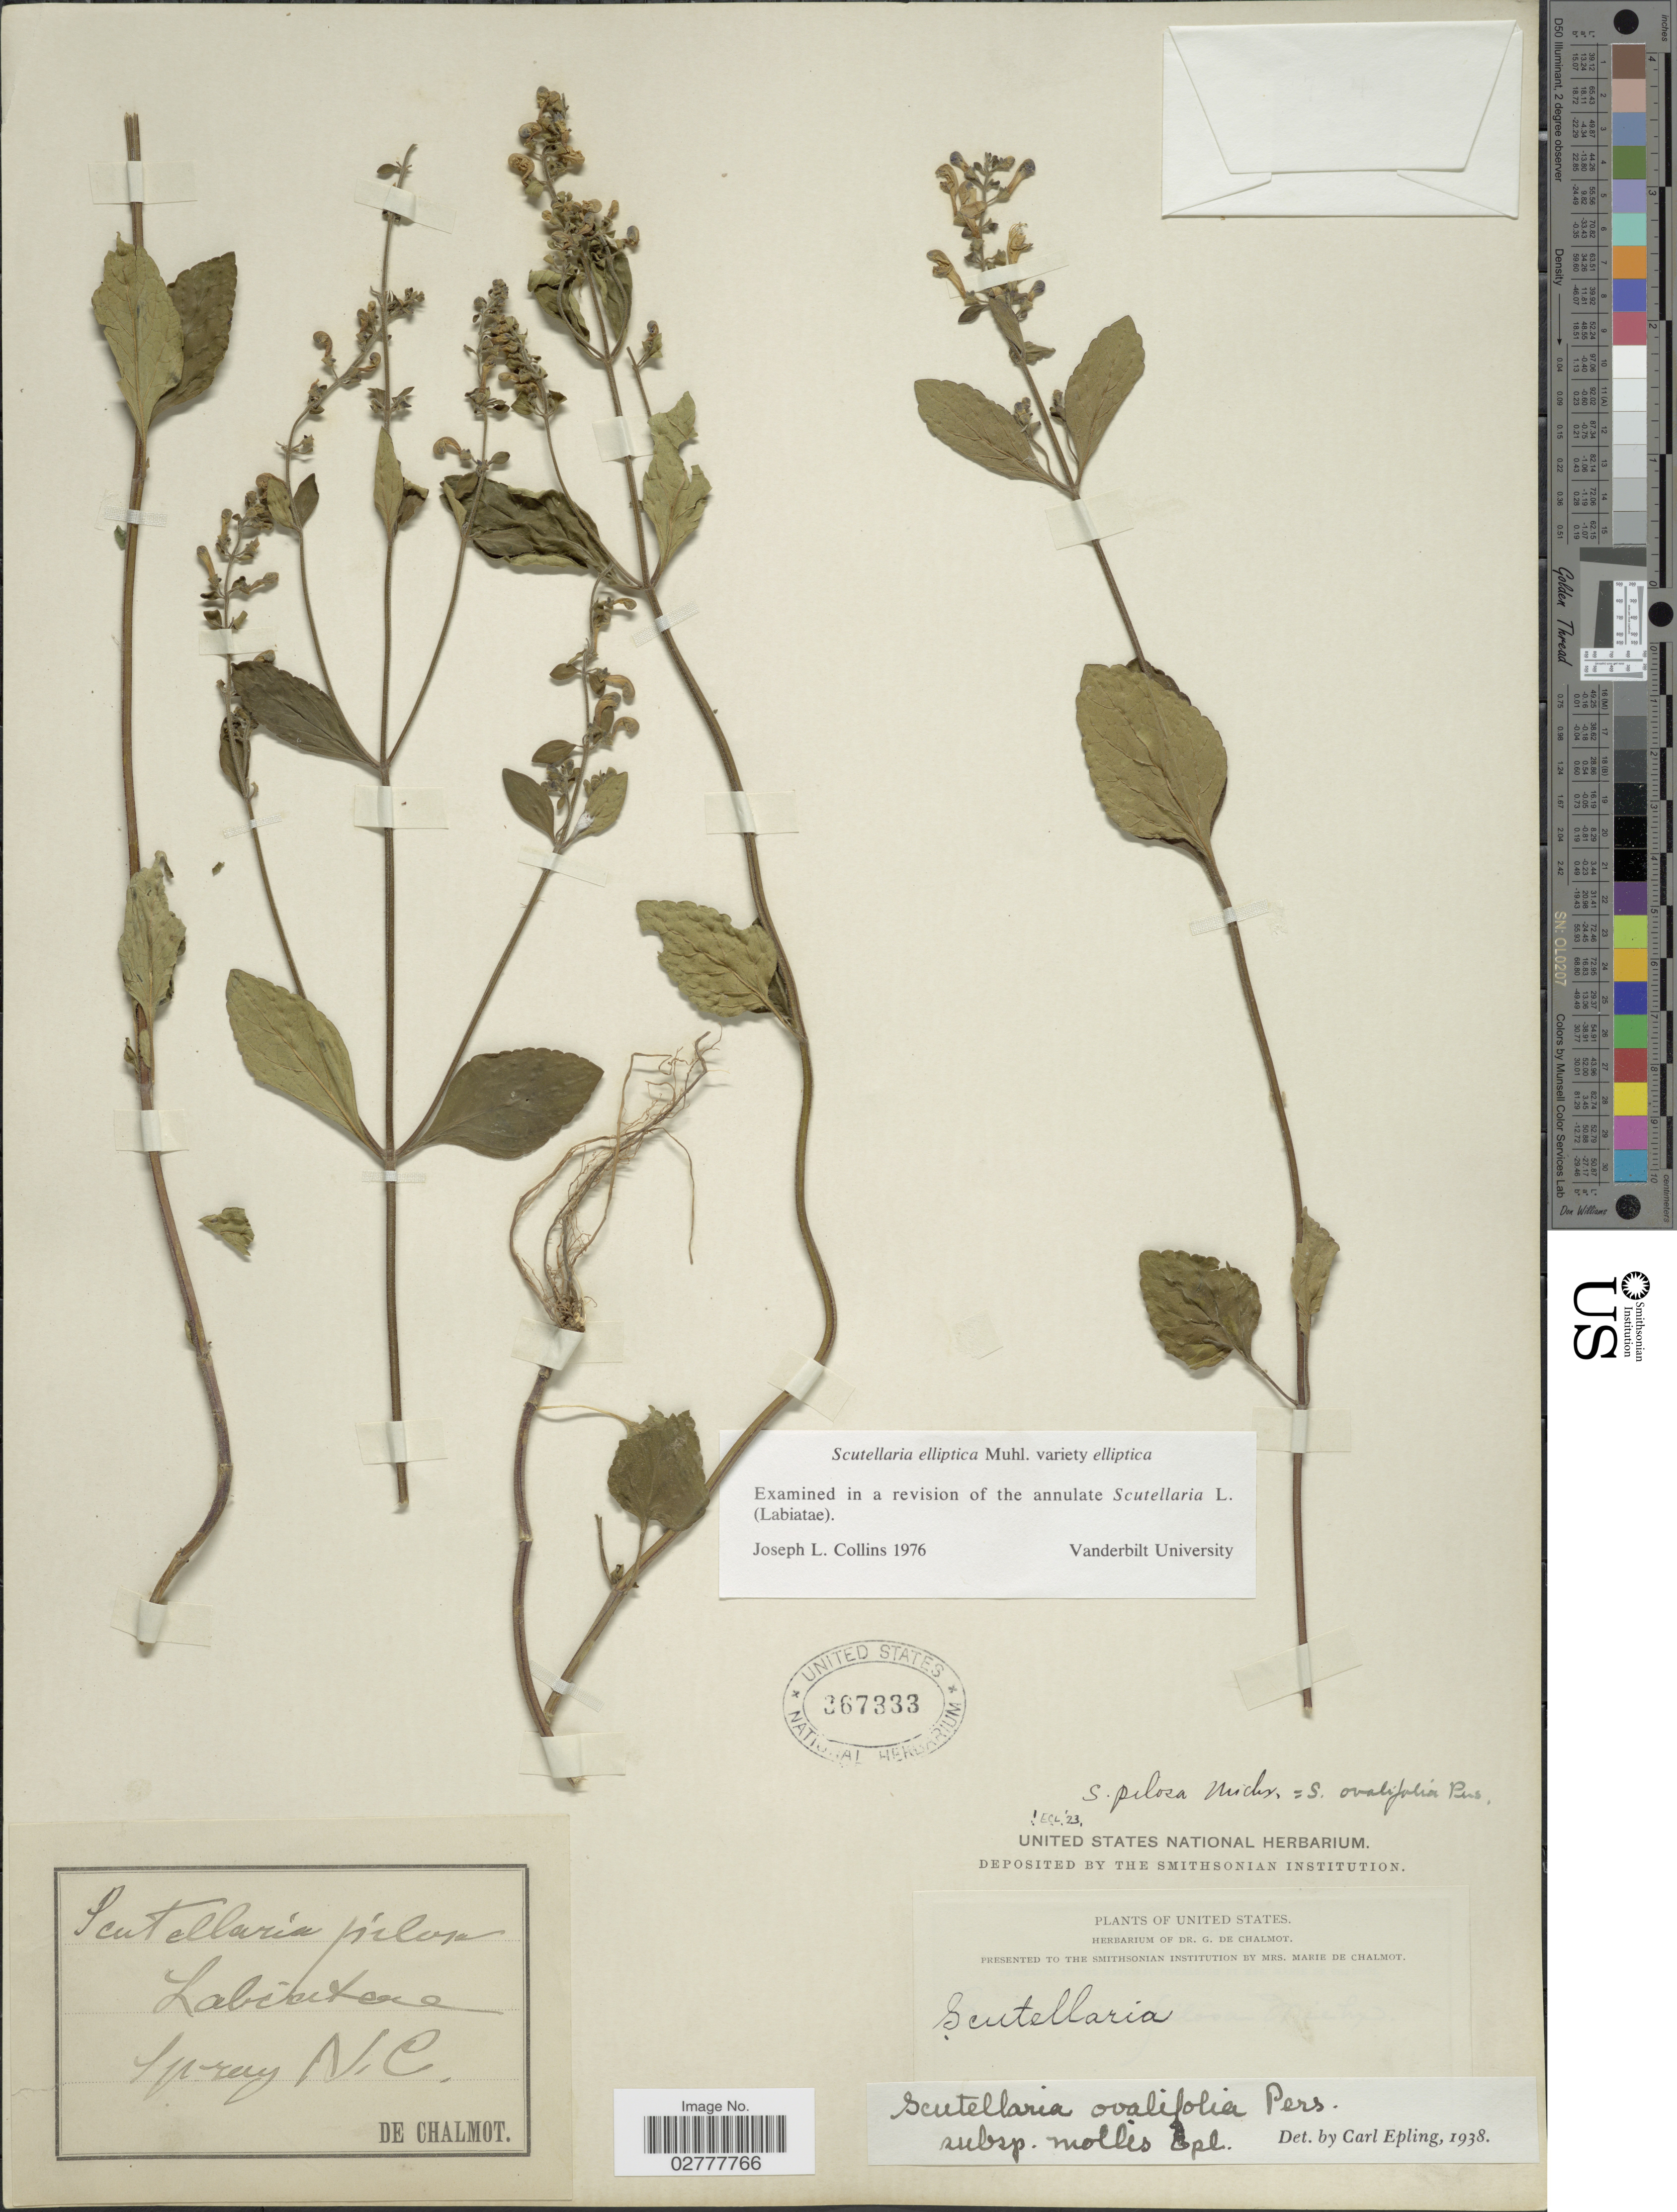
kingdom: Plantae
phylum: Tracheophyta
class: Magnoliopsida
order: Lamiales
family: Lamiaceae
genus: Scutellaria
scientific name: Scutellaria elliptica var. elliptica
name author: Muhl.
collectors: G. de Chalmot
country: United States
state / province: North Carolina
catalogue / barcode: US 367333